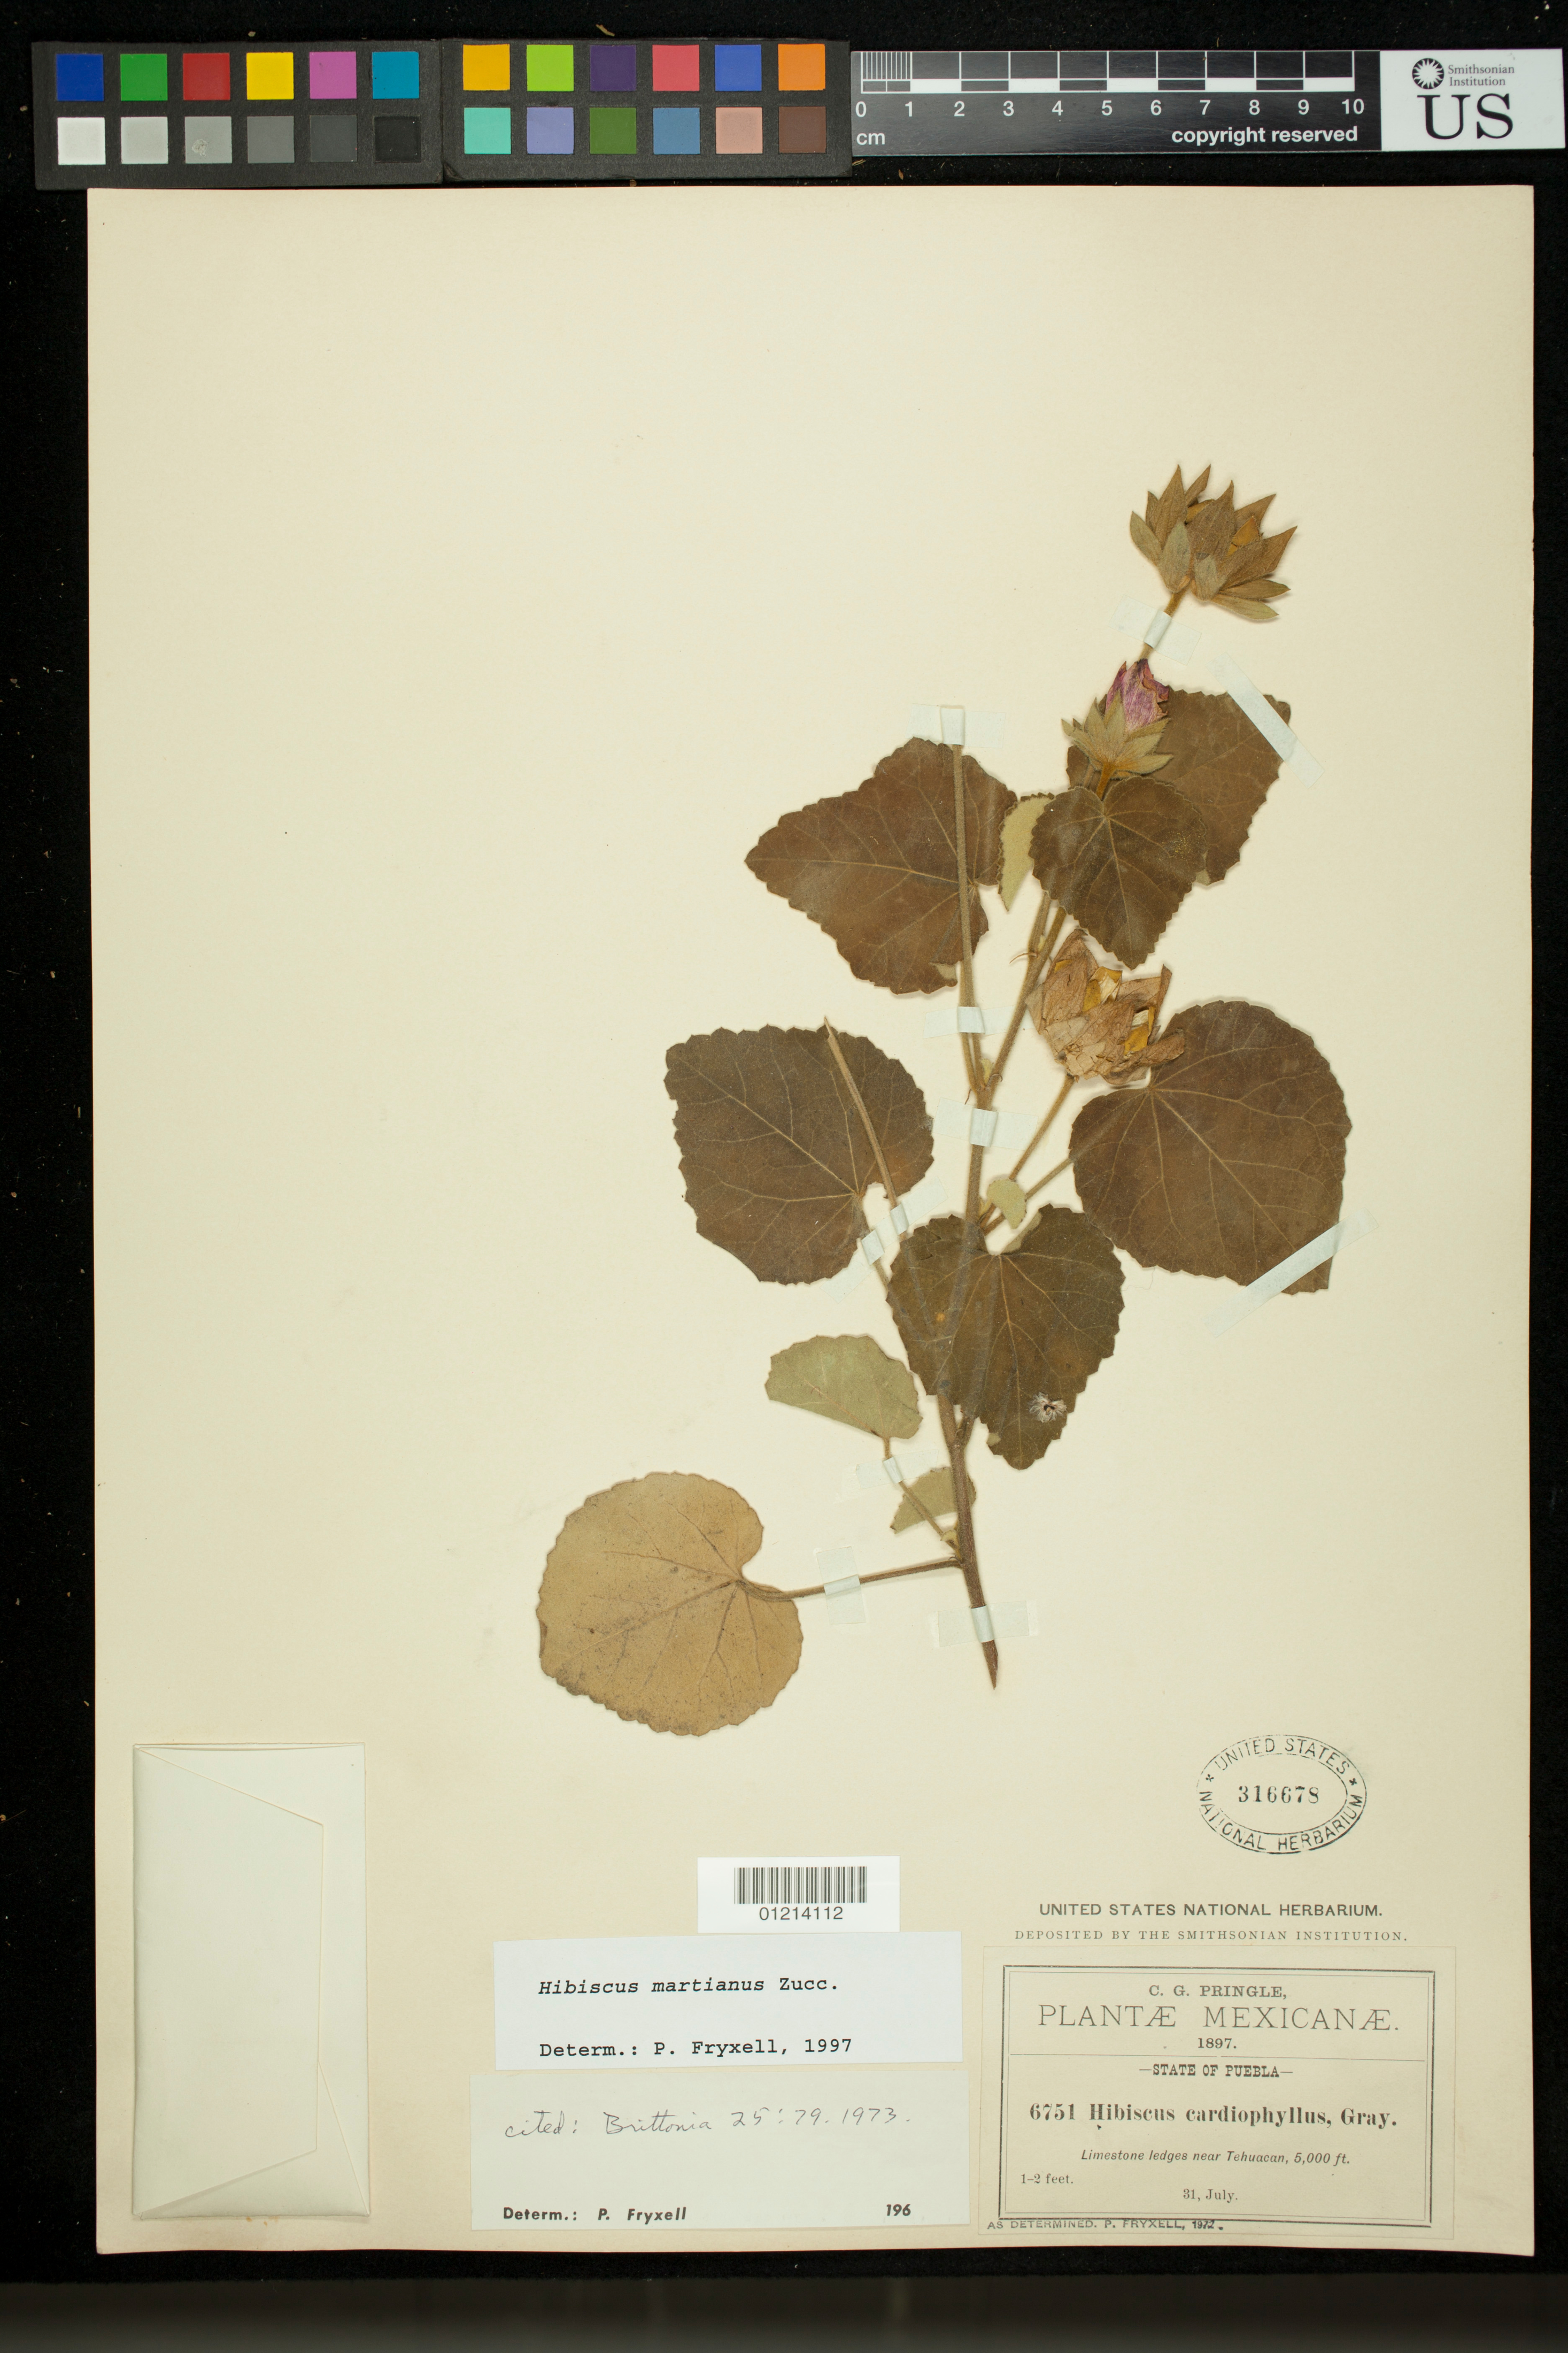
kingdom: Plantae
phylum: Tracheophyta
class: Magnoliopsida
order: Malvales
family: Malvaceae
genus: Hibiscus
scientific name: Hibiscus martianus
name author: Zucc.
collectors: C. G. Pringle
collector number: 6751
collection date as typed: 31 Jul 1897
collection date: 1897-07-31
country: Mexico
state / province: Puebla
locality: Limestone ledges near Tehuacan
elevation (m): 1524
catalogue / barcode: US 316678